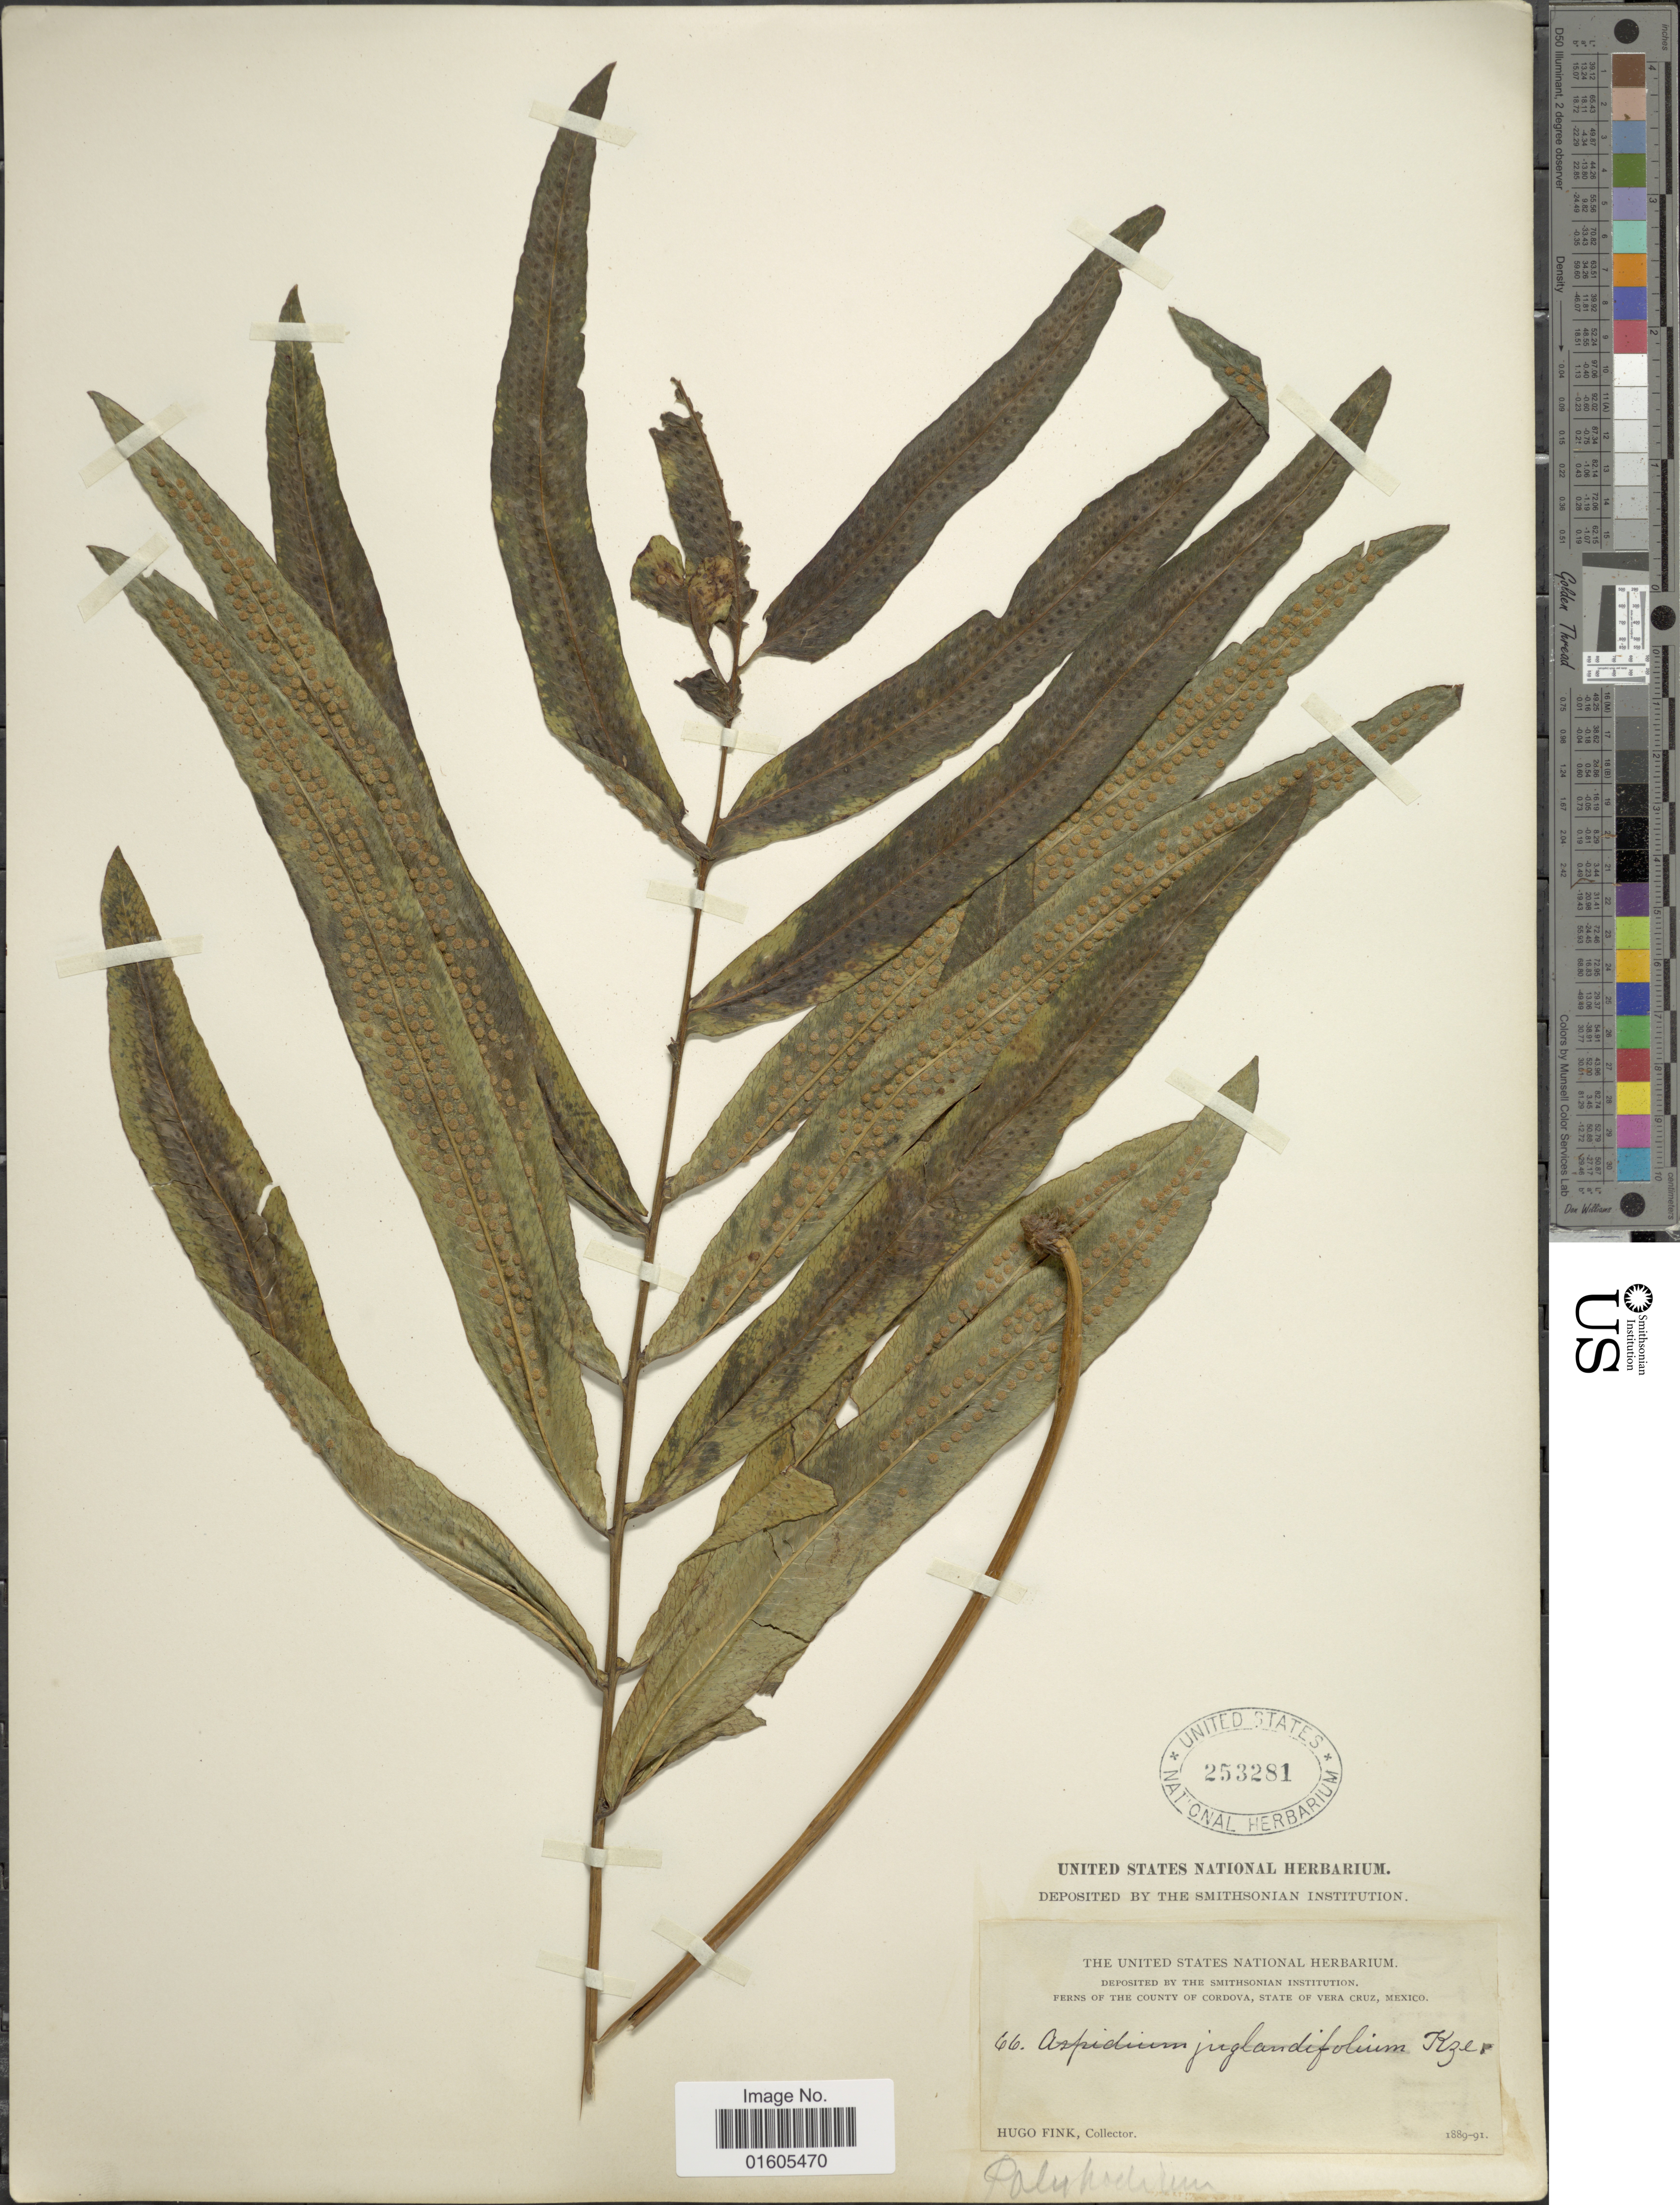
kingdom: Plantae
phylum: Tracheophyta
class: Polypodiopsida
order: Polypodiales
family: Polypodiaceae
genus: Serpocaulon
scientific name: Serpocaulon triseriale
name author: (Sw.) A.R. Sm.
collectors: H. Fink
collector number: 66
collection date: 1889/1891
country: Mexico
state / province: Veracruz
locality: Ferns of the County of Cordova, State of Vera Cruz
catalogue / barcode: US 253281